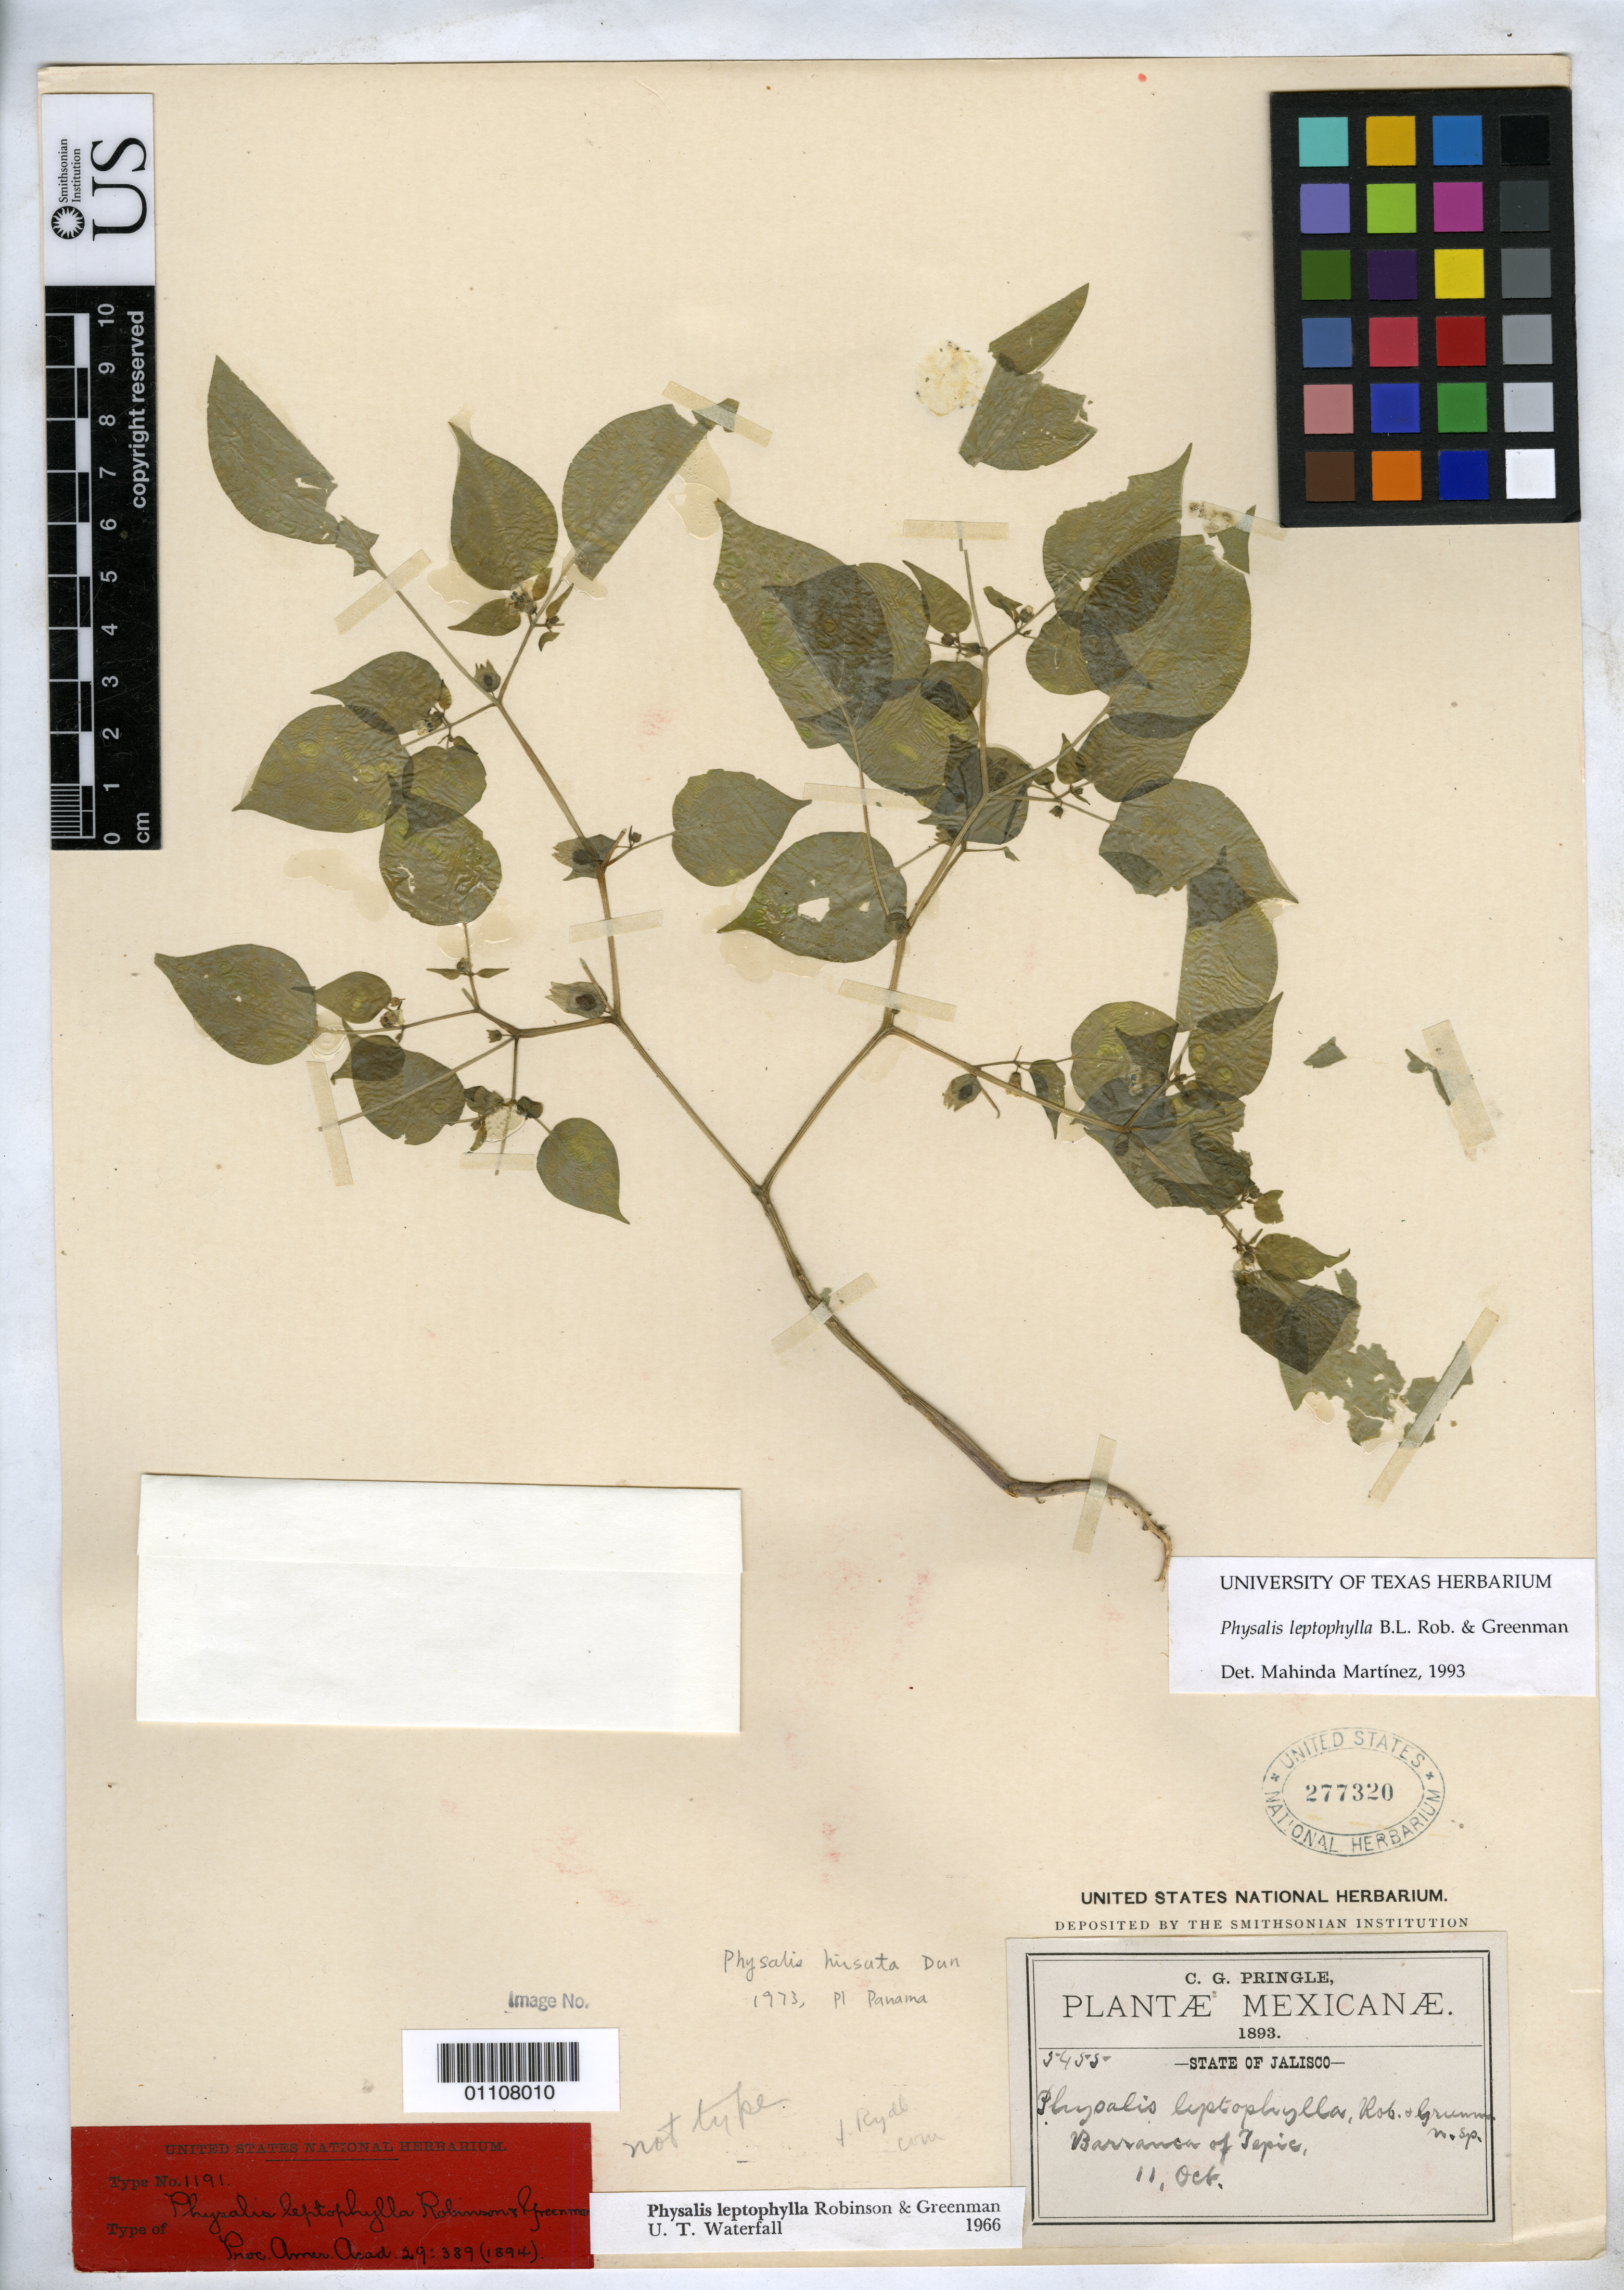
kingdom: Plantae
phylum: Tracheophyta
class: Magnoliopsida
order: Solanales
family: Solanaceae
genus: Physalis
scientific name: Physalis leptophylla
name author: B.L. Rob. & Greenm.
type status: Syntype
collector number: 5455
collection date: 1893-10-11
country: Mexico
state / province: Jalisco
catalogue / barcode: US 277320